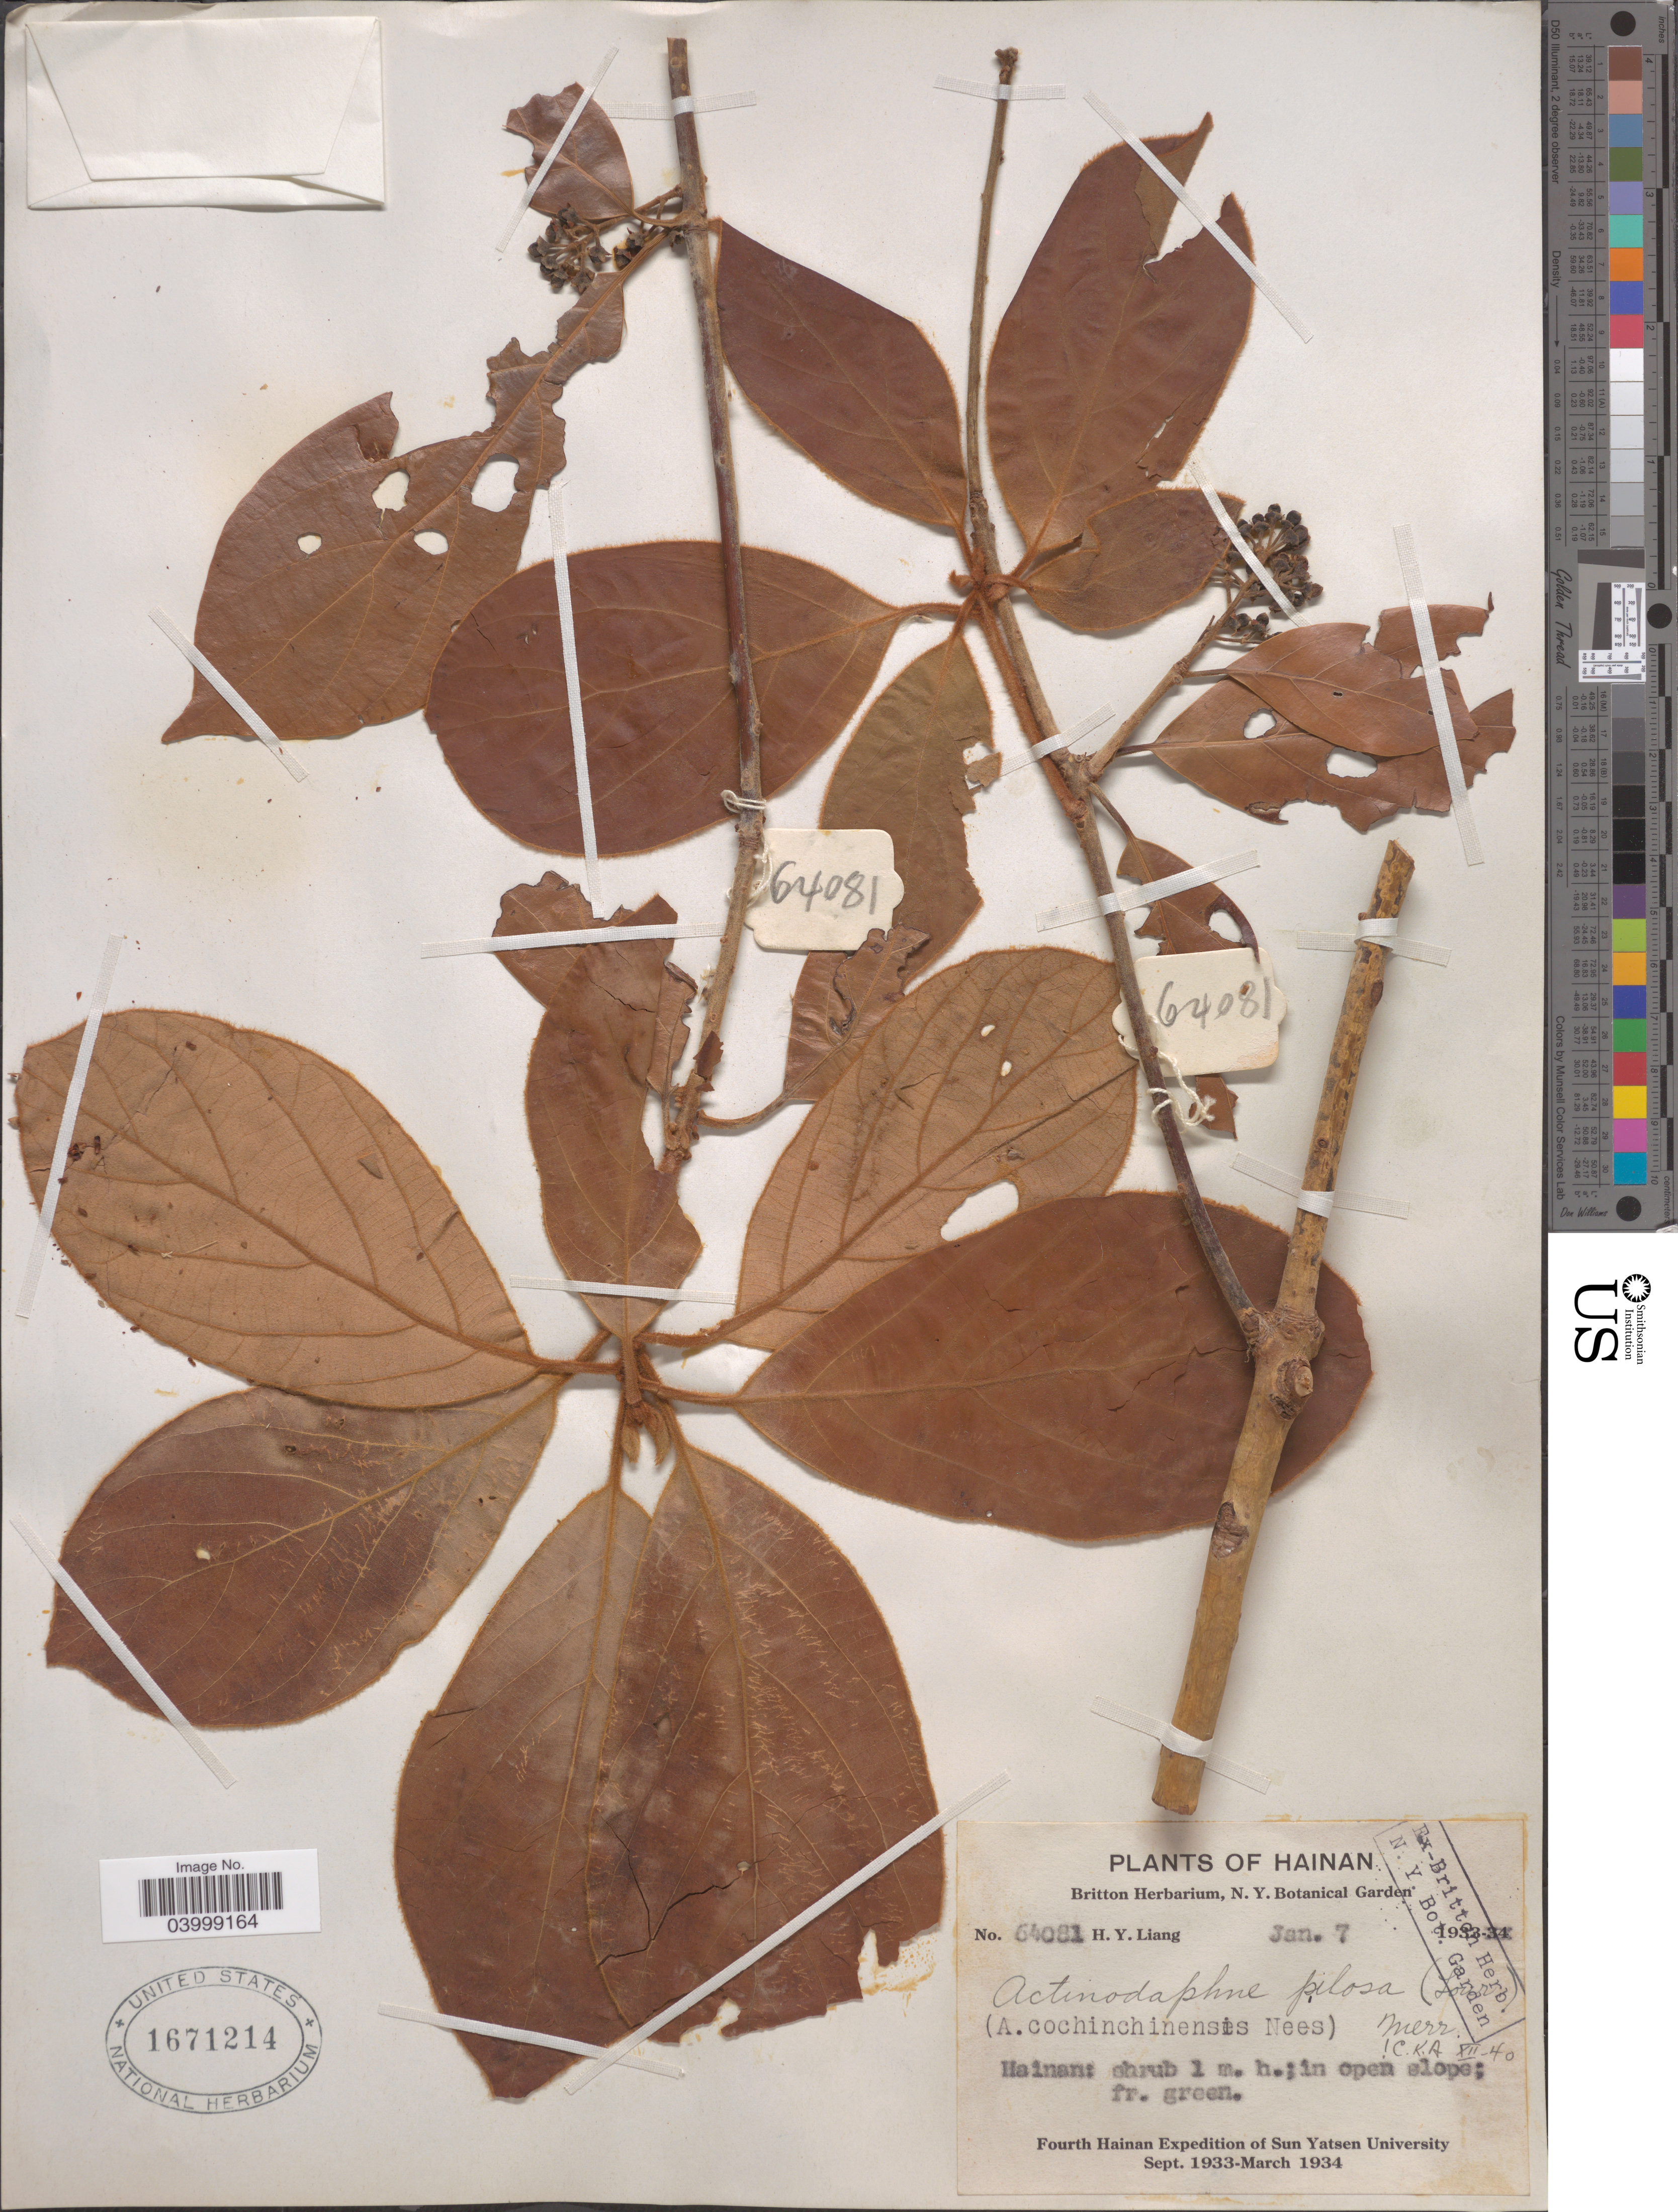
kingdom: Plantae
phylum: Tracheophyta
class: Magnoliopsida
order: Laurales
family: Lauraceae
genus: Actinodaphne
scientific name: Actinodaphne pilosa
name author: (Lour.) Merr.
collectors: H. Y. Liang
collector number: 64081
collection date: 1933-01-07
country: China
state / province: Hainan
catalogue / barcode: US 1671214